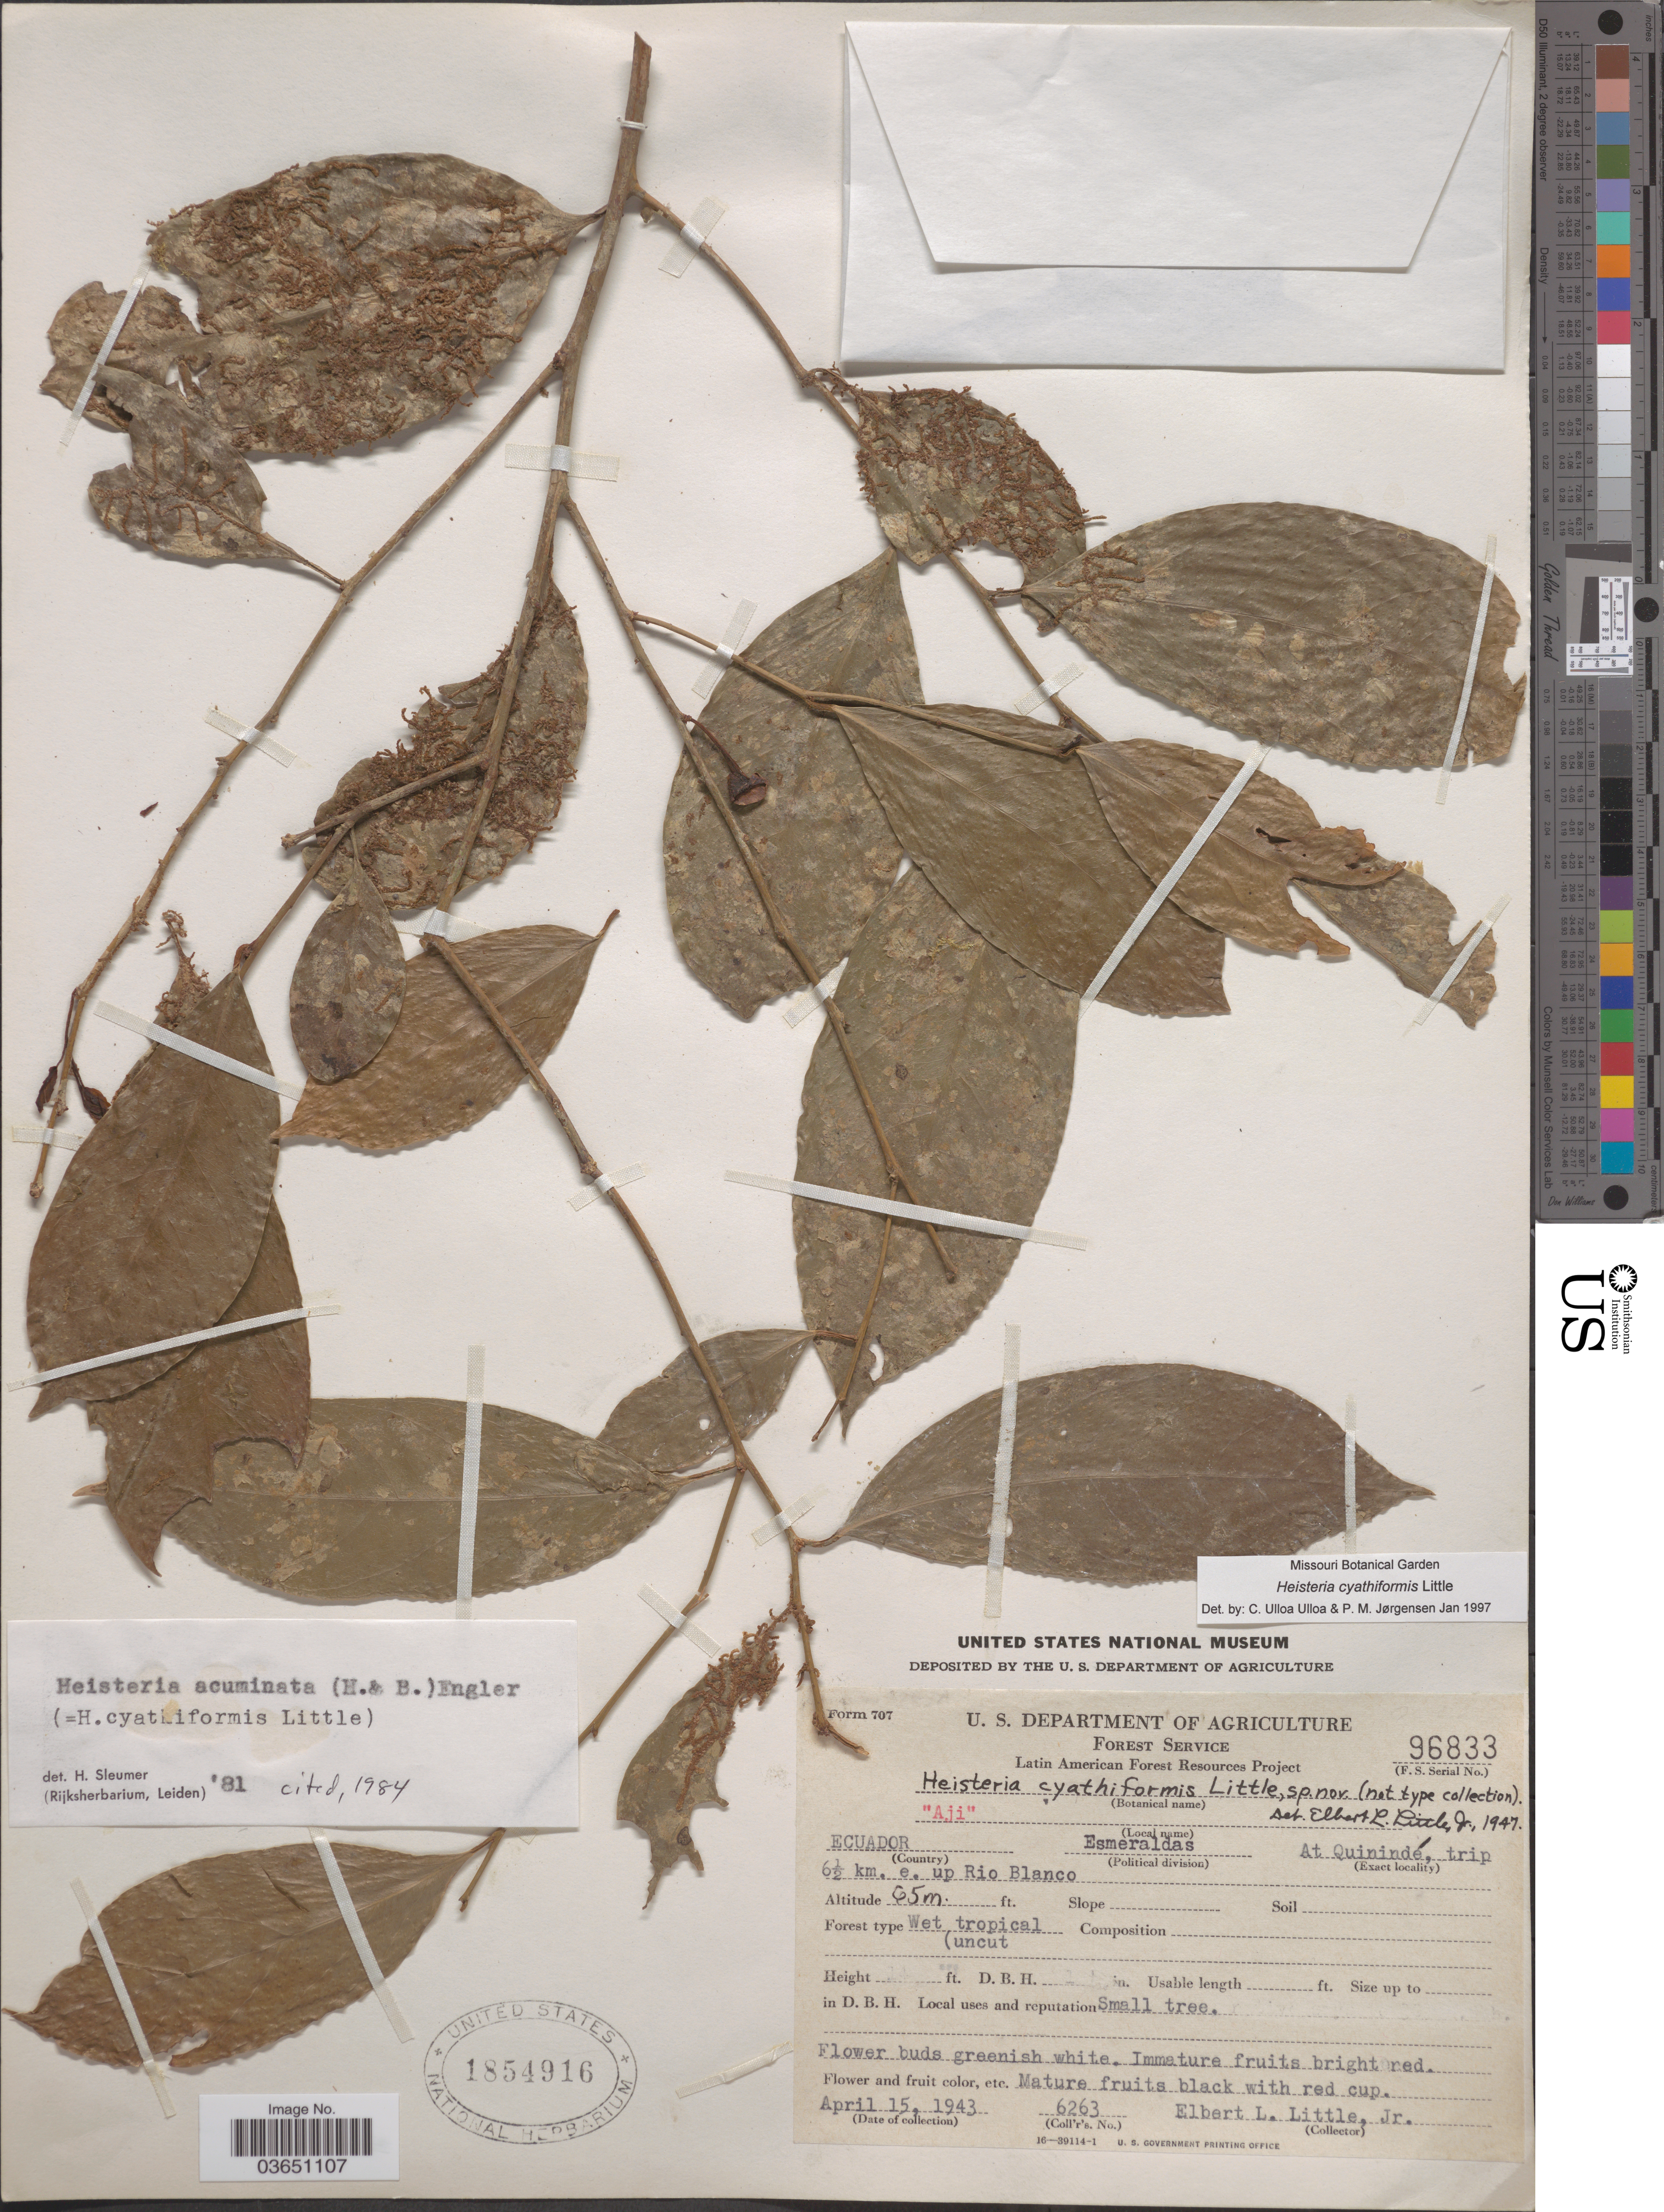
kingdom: Plantae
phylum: Tracheophyta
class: Magnoliopsida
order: Santalales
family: Erythropalaceae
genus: Heisteria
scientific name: Heisteria cyathiformis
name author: Little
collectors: E. L. Little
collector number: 6263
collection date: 1943-04-15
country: Ecuador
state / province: Esmeraldas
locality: At Quinindé, trip 6½ km. e. up Rio Blanco.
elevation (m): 20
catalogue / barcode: US 1854916